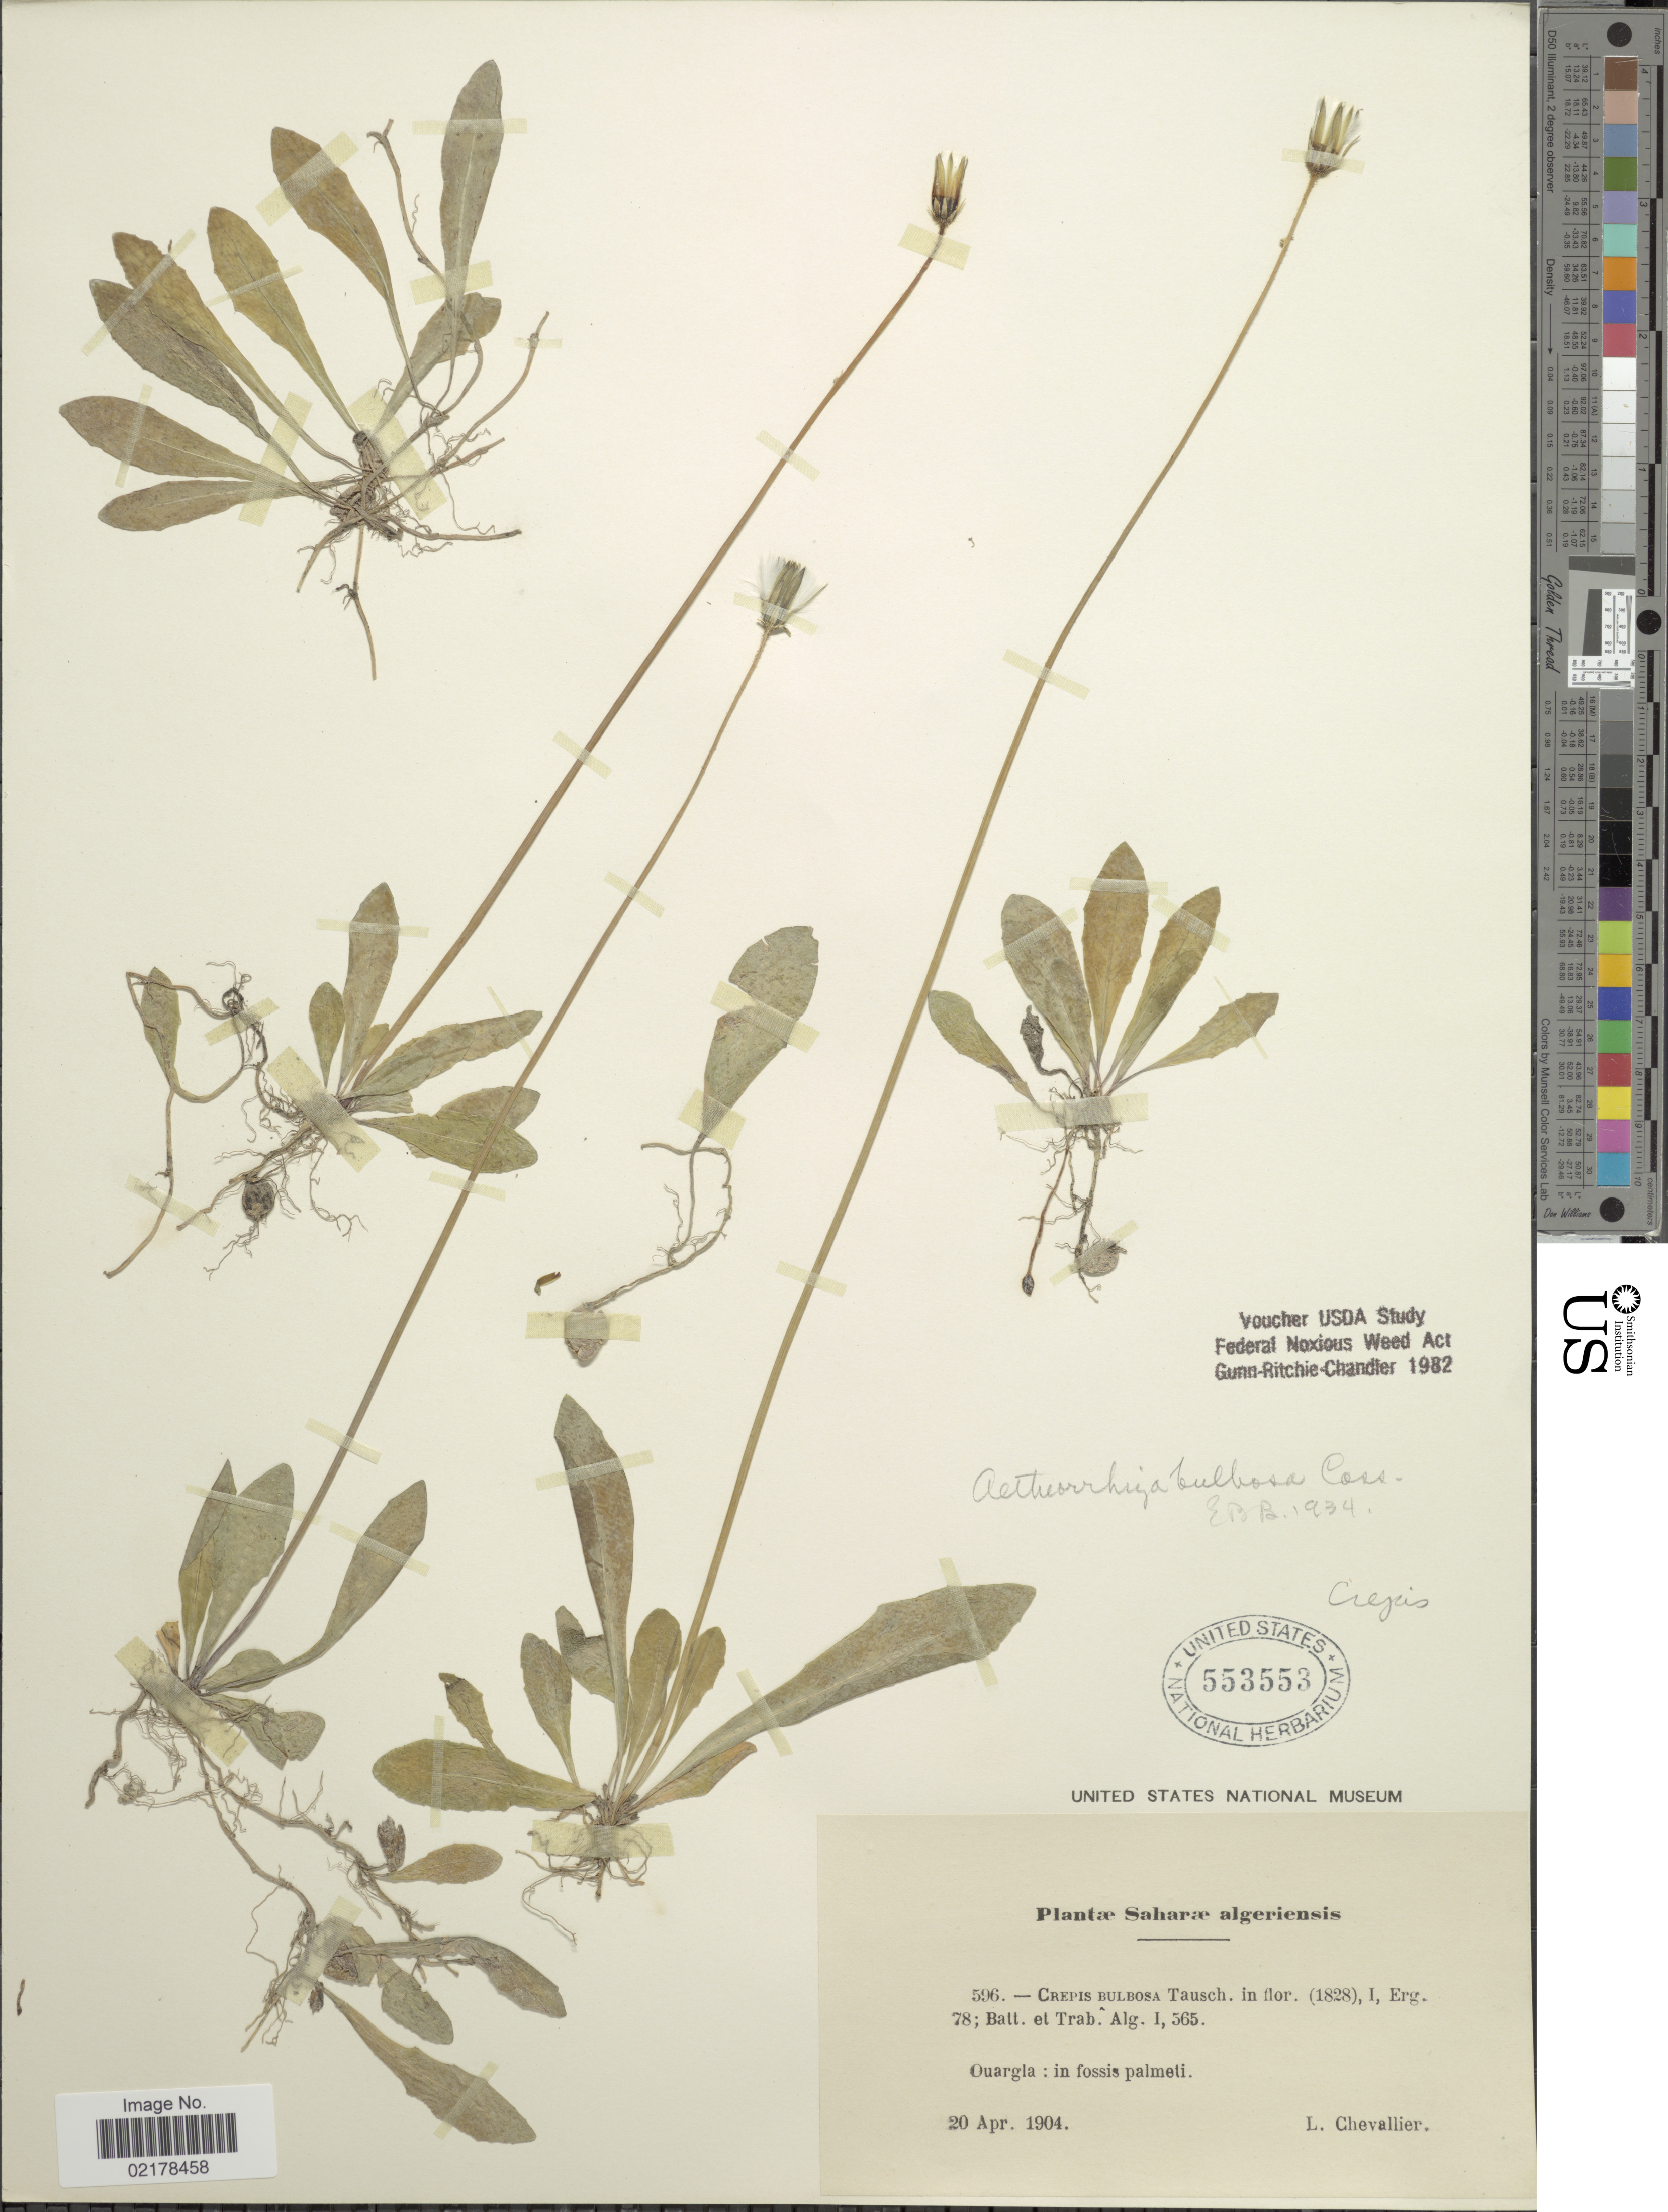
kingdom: Plantae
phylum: Tracheophyta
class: Magnoliopsida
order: Asterales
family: Asteraceae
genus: Aetheorhiza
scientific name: Aetheorhiza bulbosa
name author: (L.) Cass.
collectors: L. Chevallier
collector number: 596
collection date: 1904-04-20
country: Algeria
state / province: Ouargla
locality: Saharæ algeriensis, Ouargla: in fossis palmeti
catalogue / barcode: US 553553